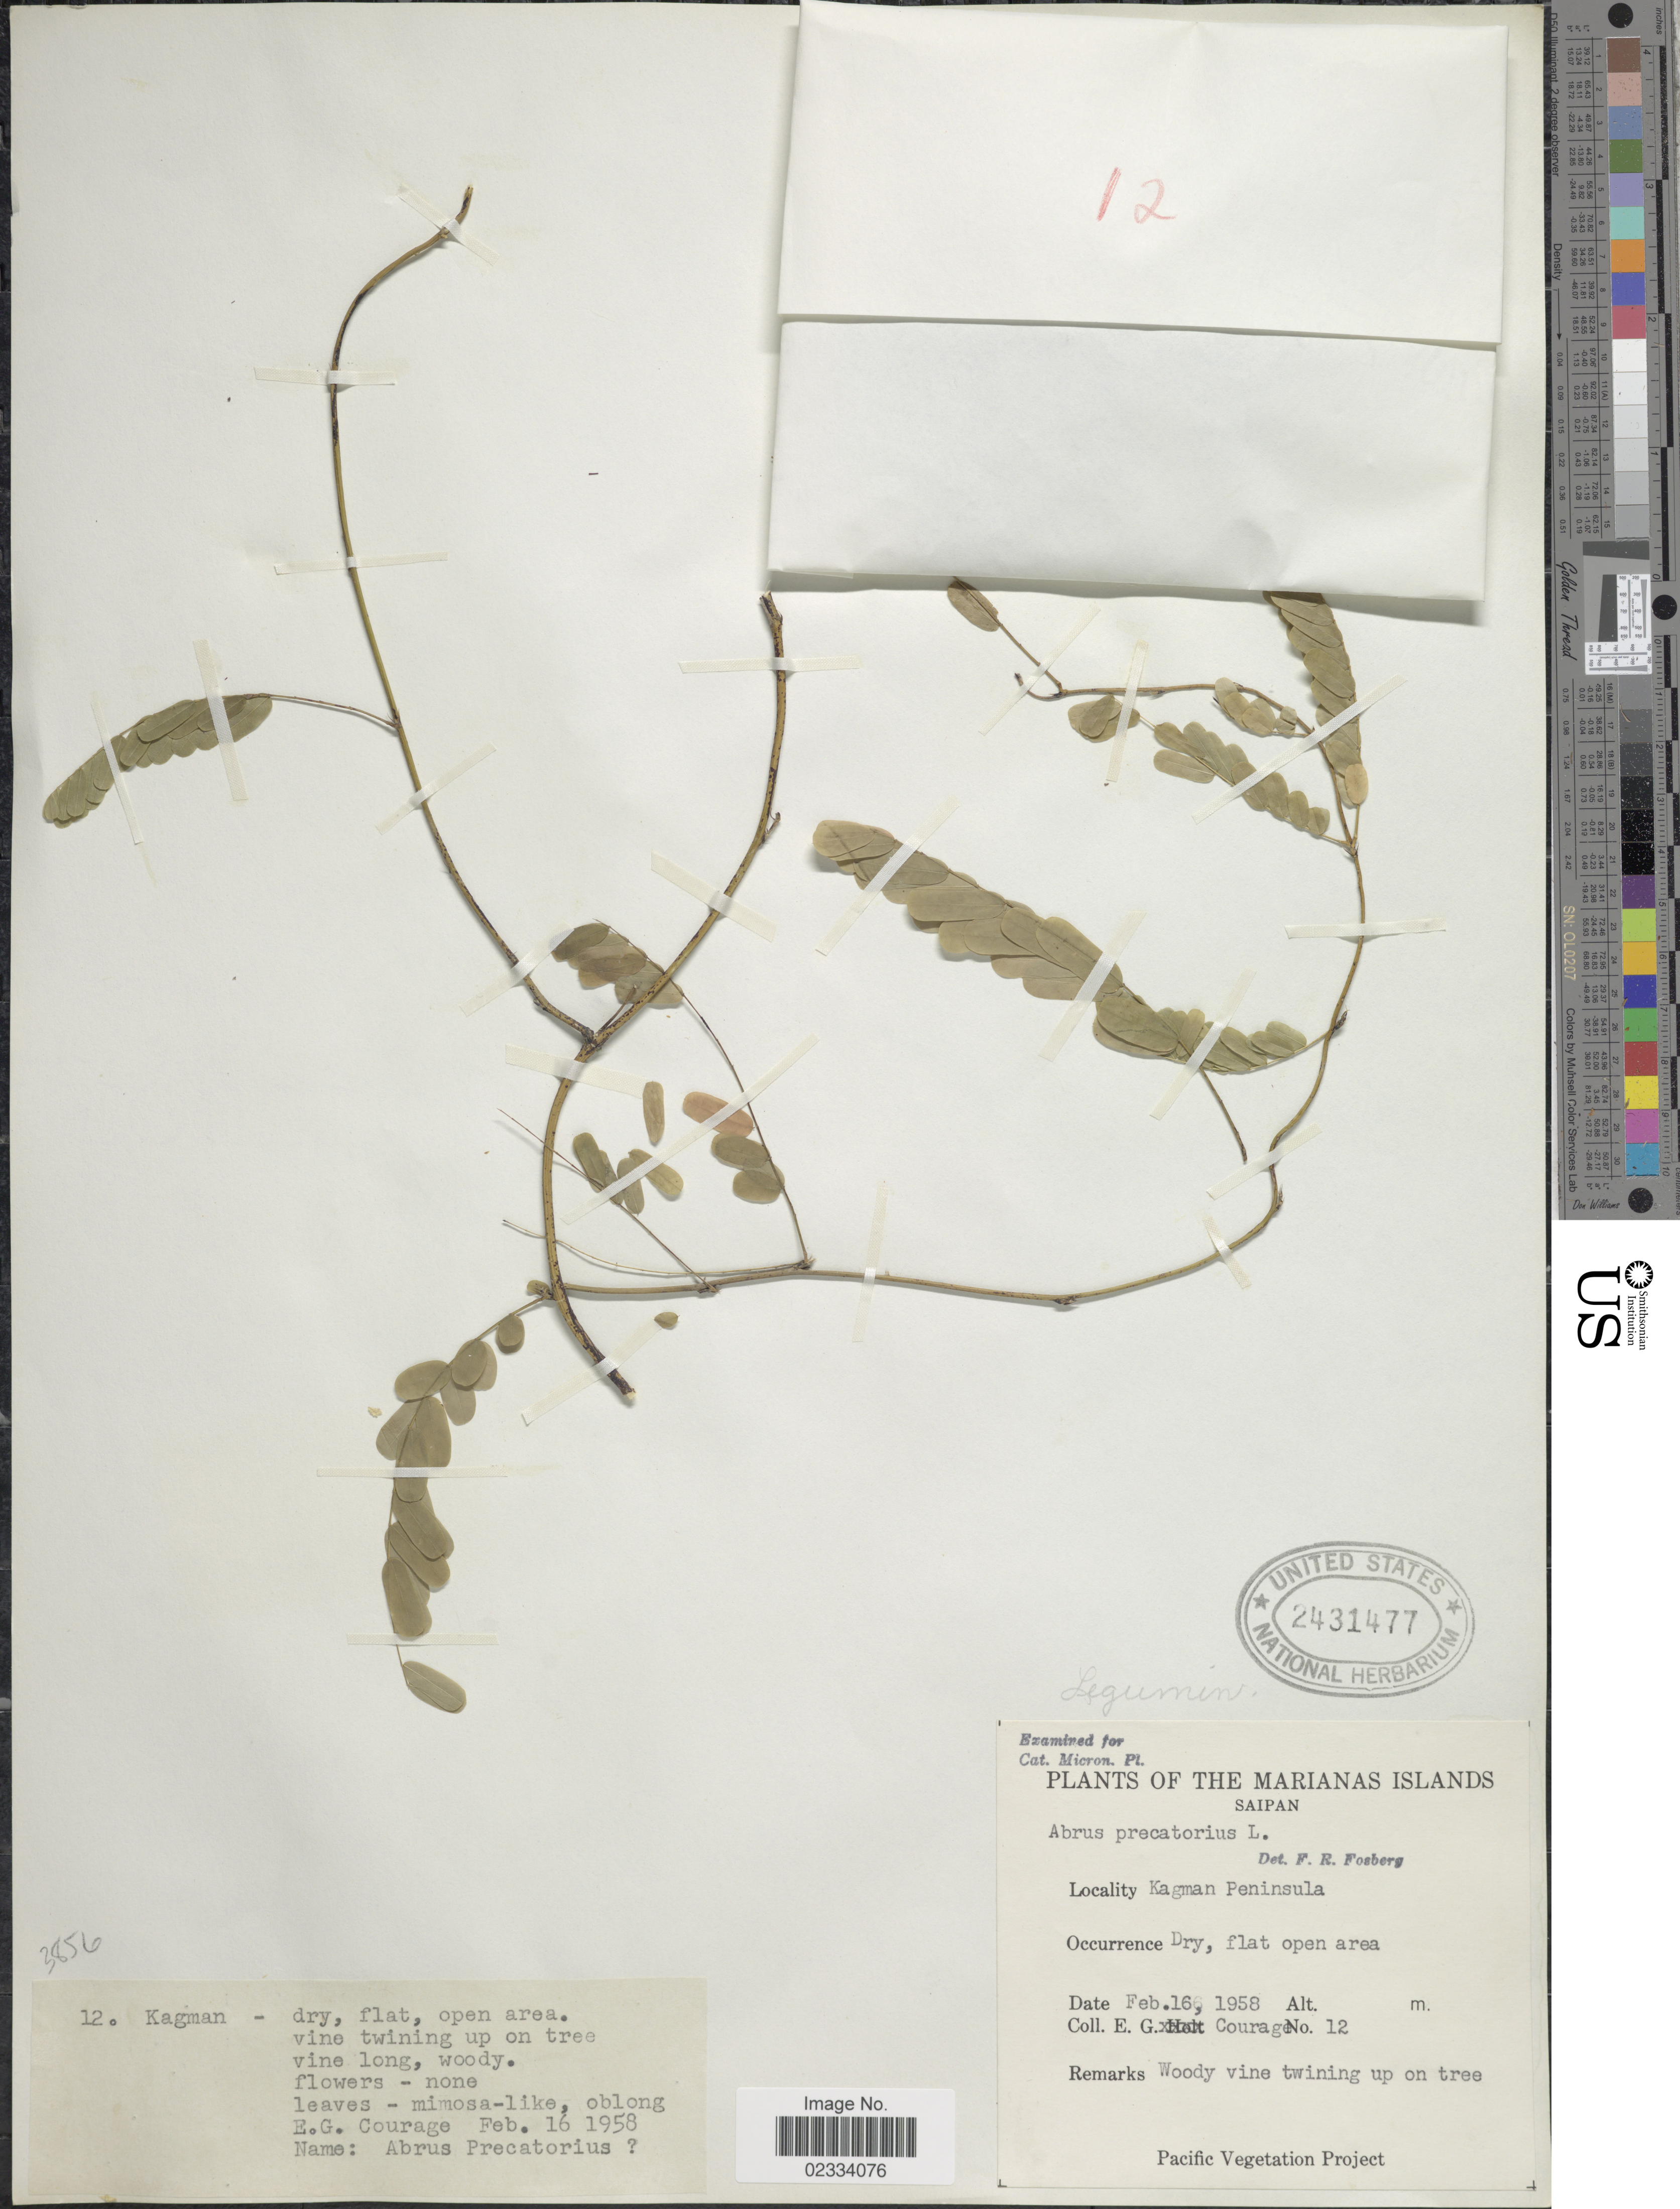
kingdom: Plantae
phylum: Tracheophyta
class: Magnoliopsida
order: Fabales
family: Fabaceae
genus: Abrus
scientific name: Abrus precatorius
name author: L.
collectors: E. Courage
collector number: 12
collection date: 1958-02-16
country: Northern Mariana Islands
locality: Marianas Islands. Saipan. Kagman Peninsula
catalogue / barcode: US 2431477